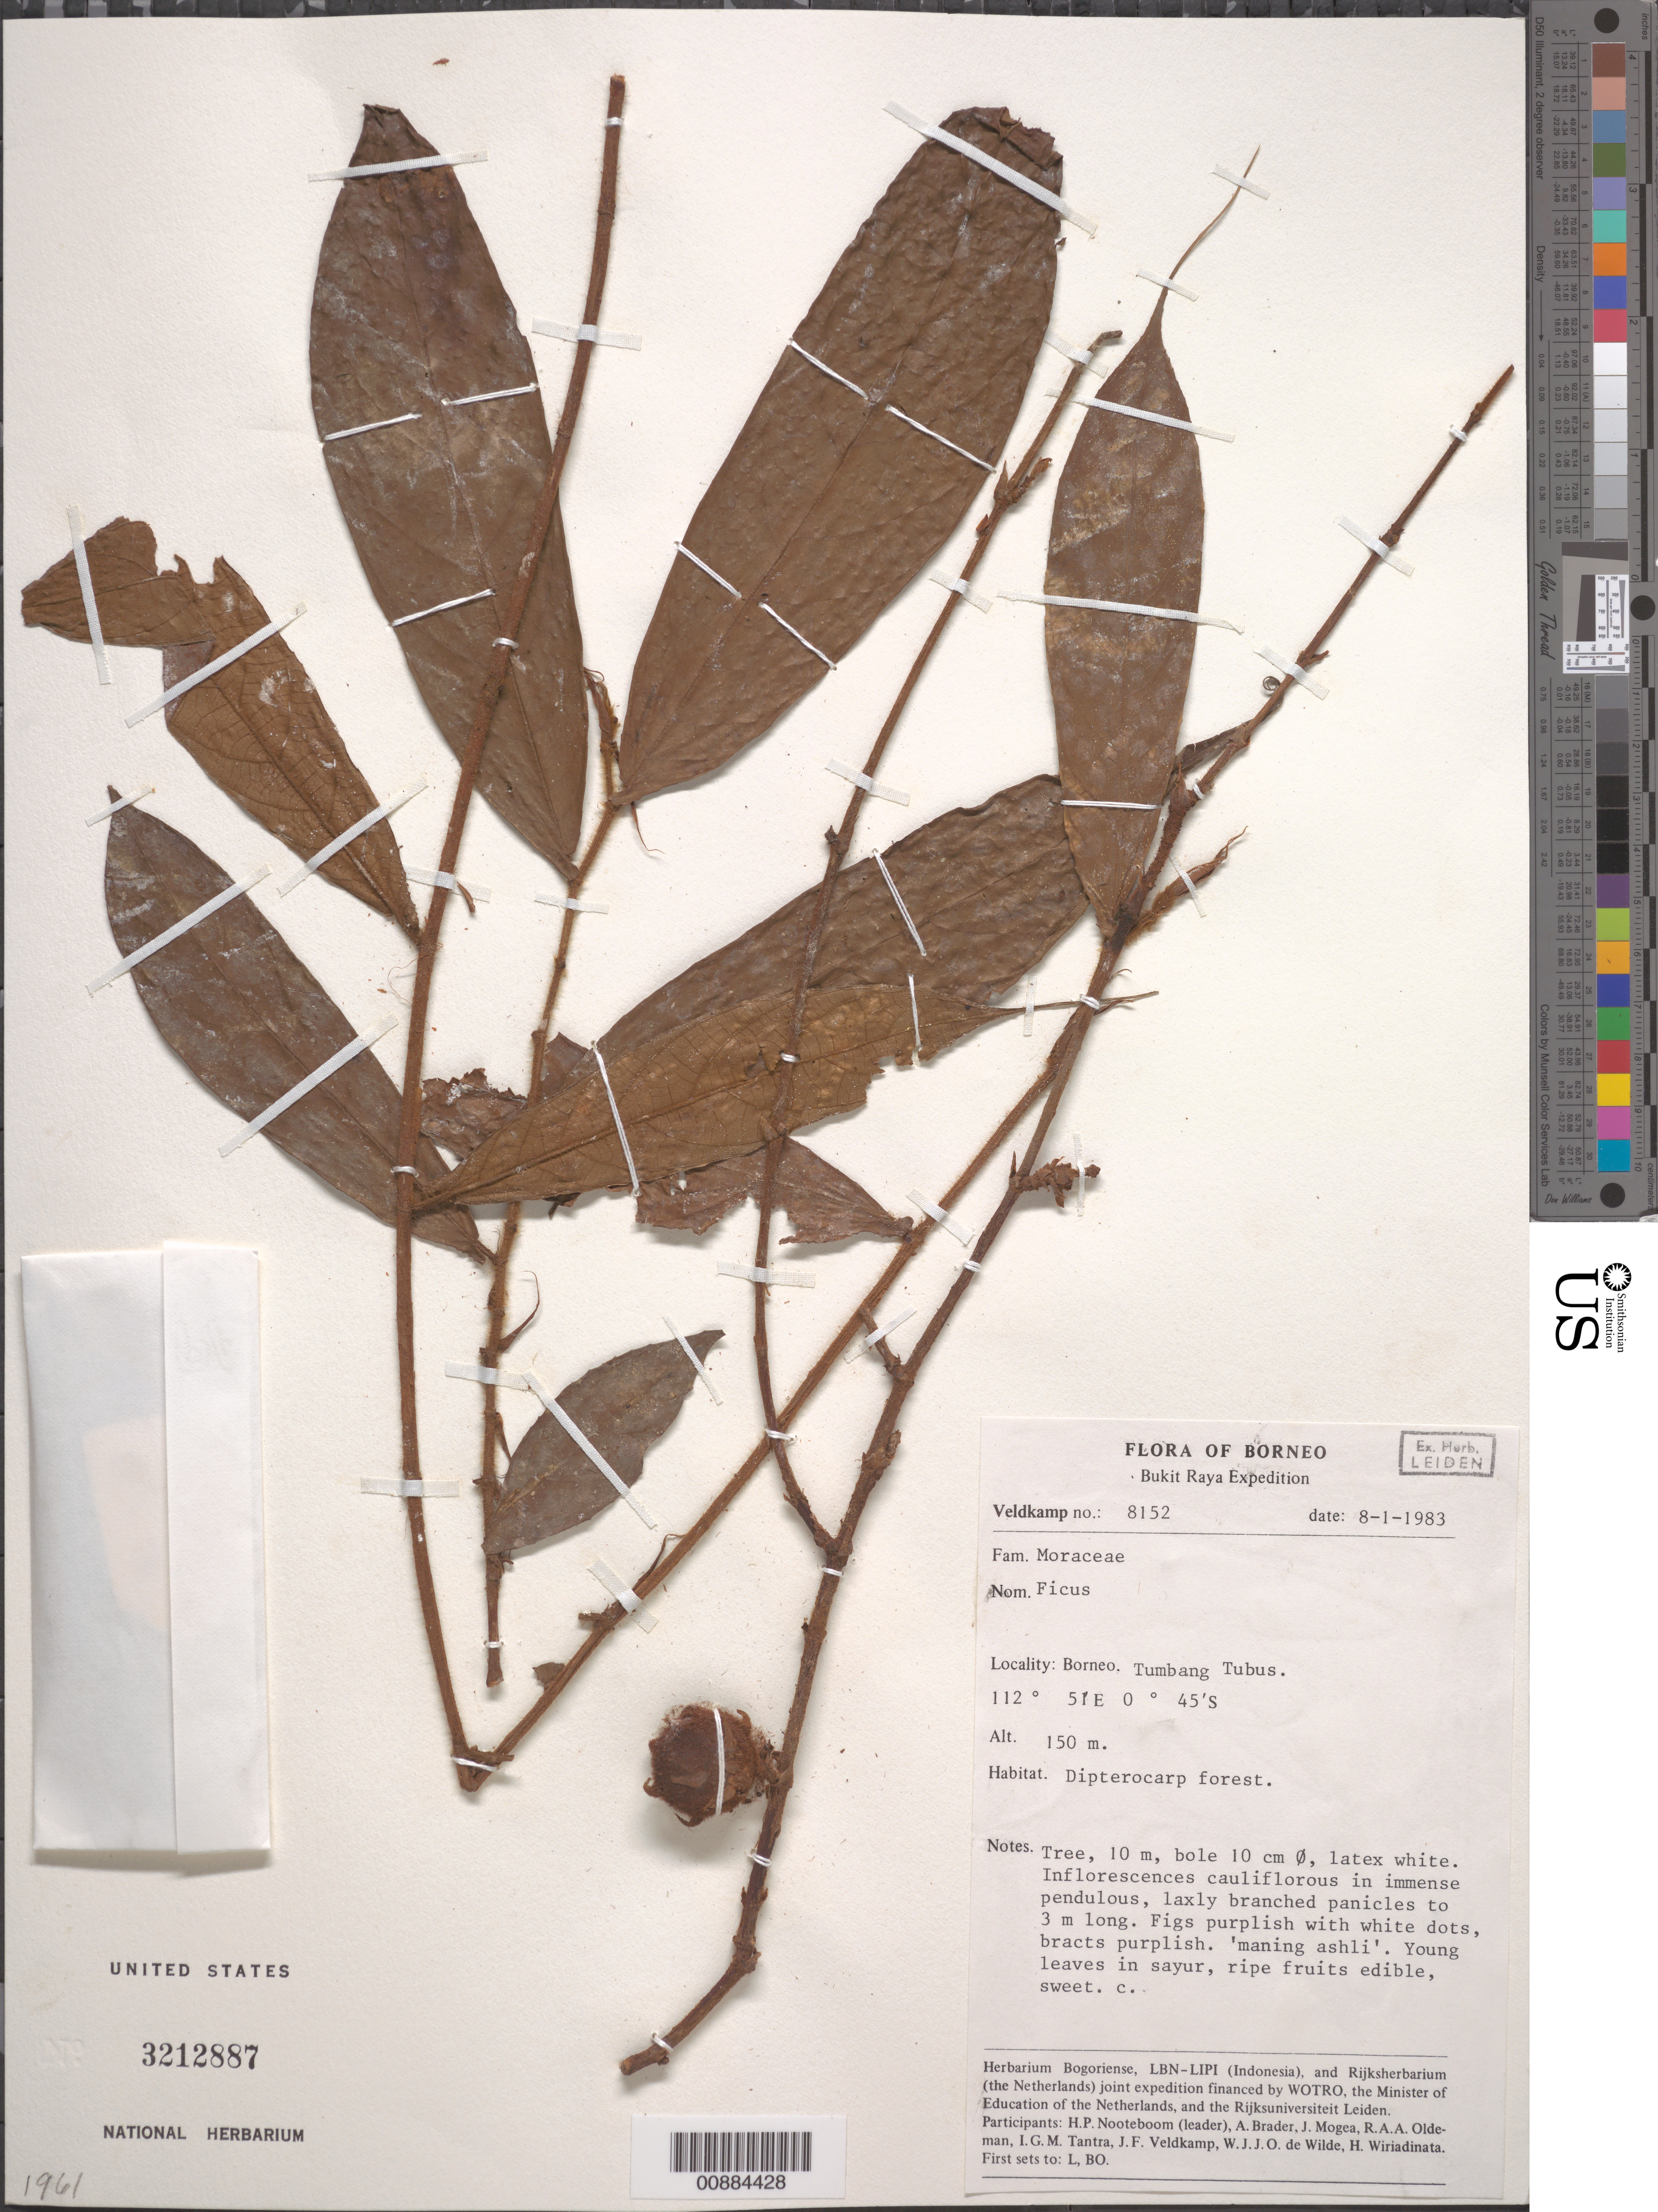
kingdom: Plantae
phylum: Tracheophyta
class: Magnoliopsida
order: Rosales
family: Moraceae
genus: Ficus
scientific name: Ficus sp.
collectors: J. F. Veldkamp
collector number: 8152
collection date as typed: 08 Jan 1983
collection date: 1983-01-08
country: Indonesia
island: Borneo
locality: Tumbang Tubus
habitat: Dipterocarp forest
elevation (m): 150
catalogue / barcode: US 3212887